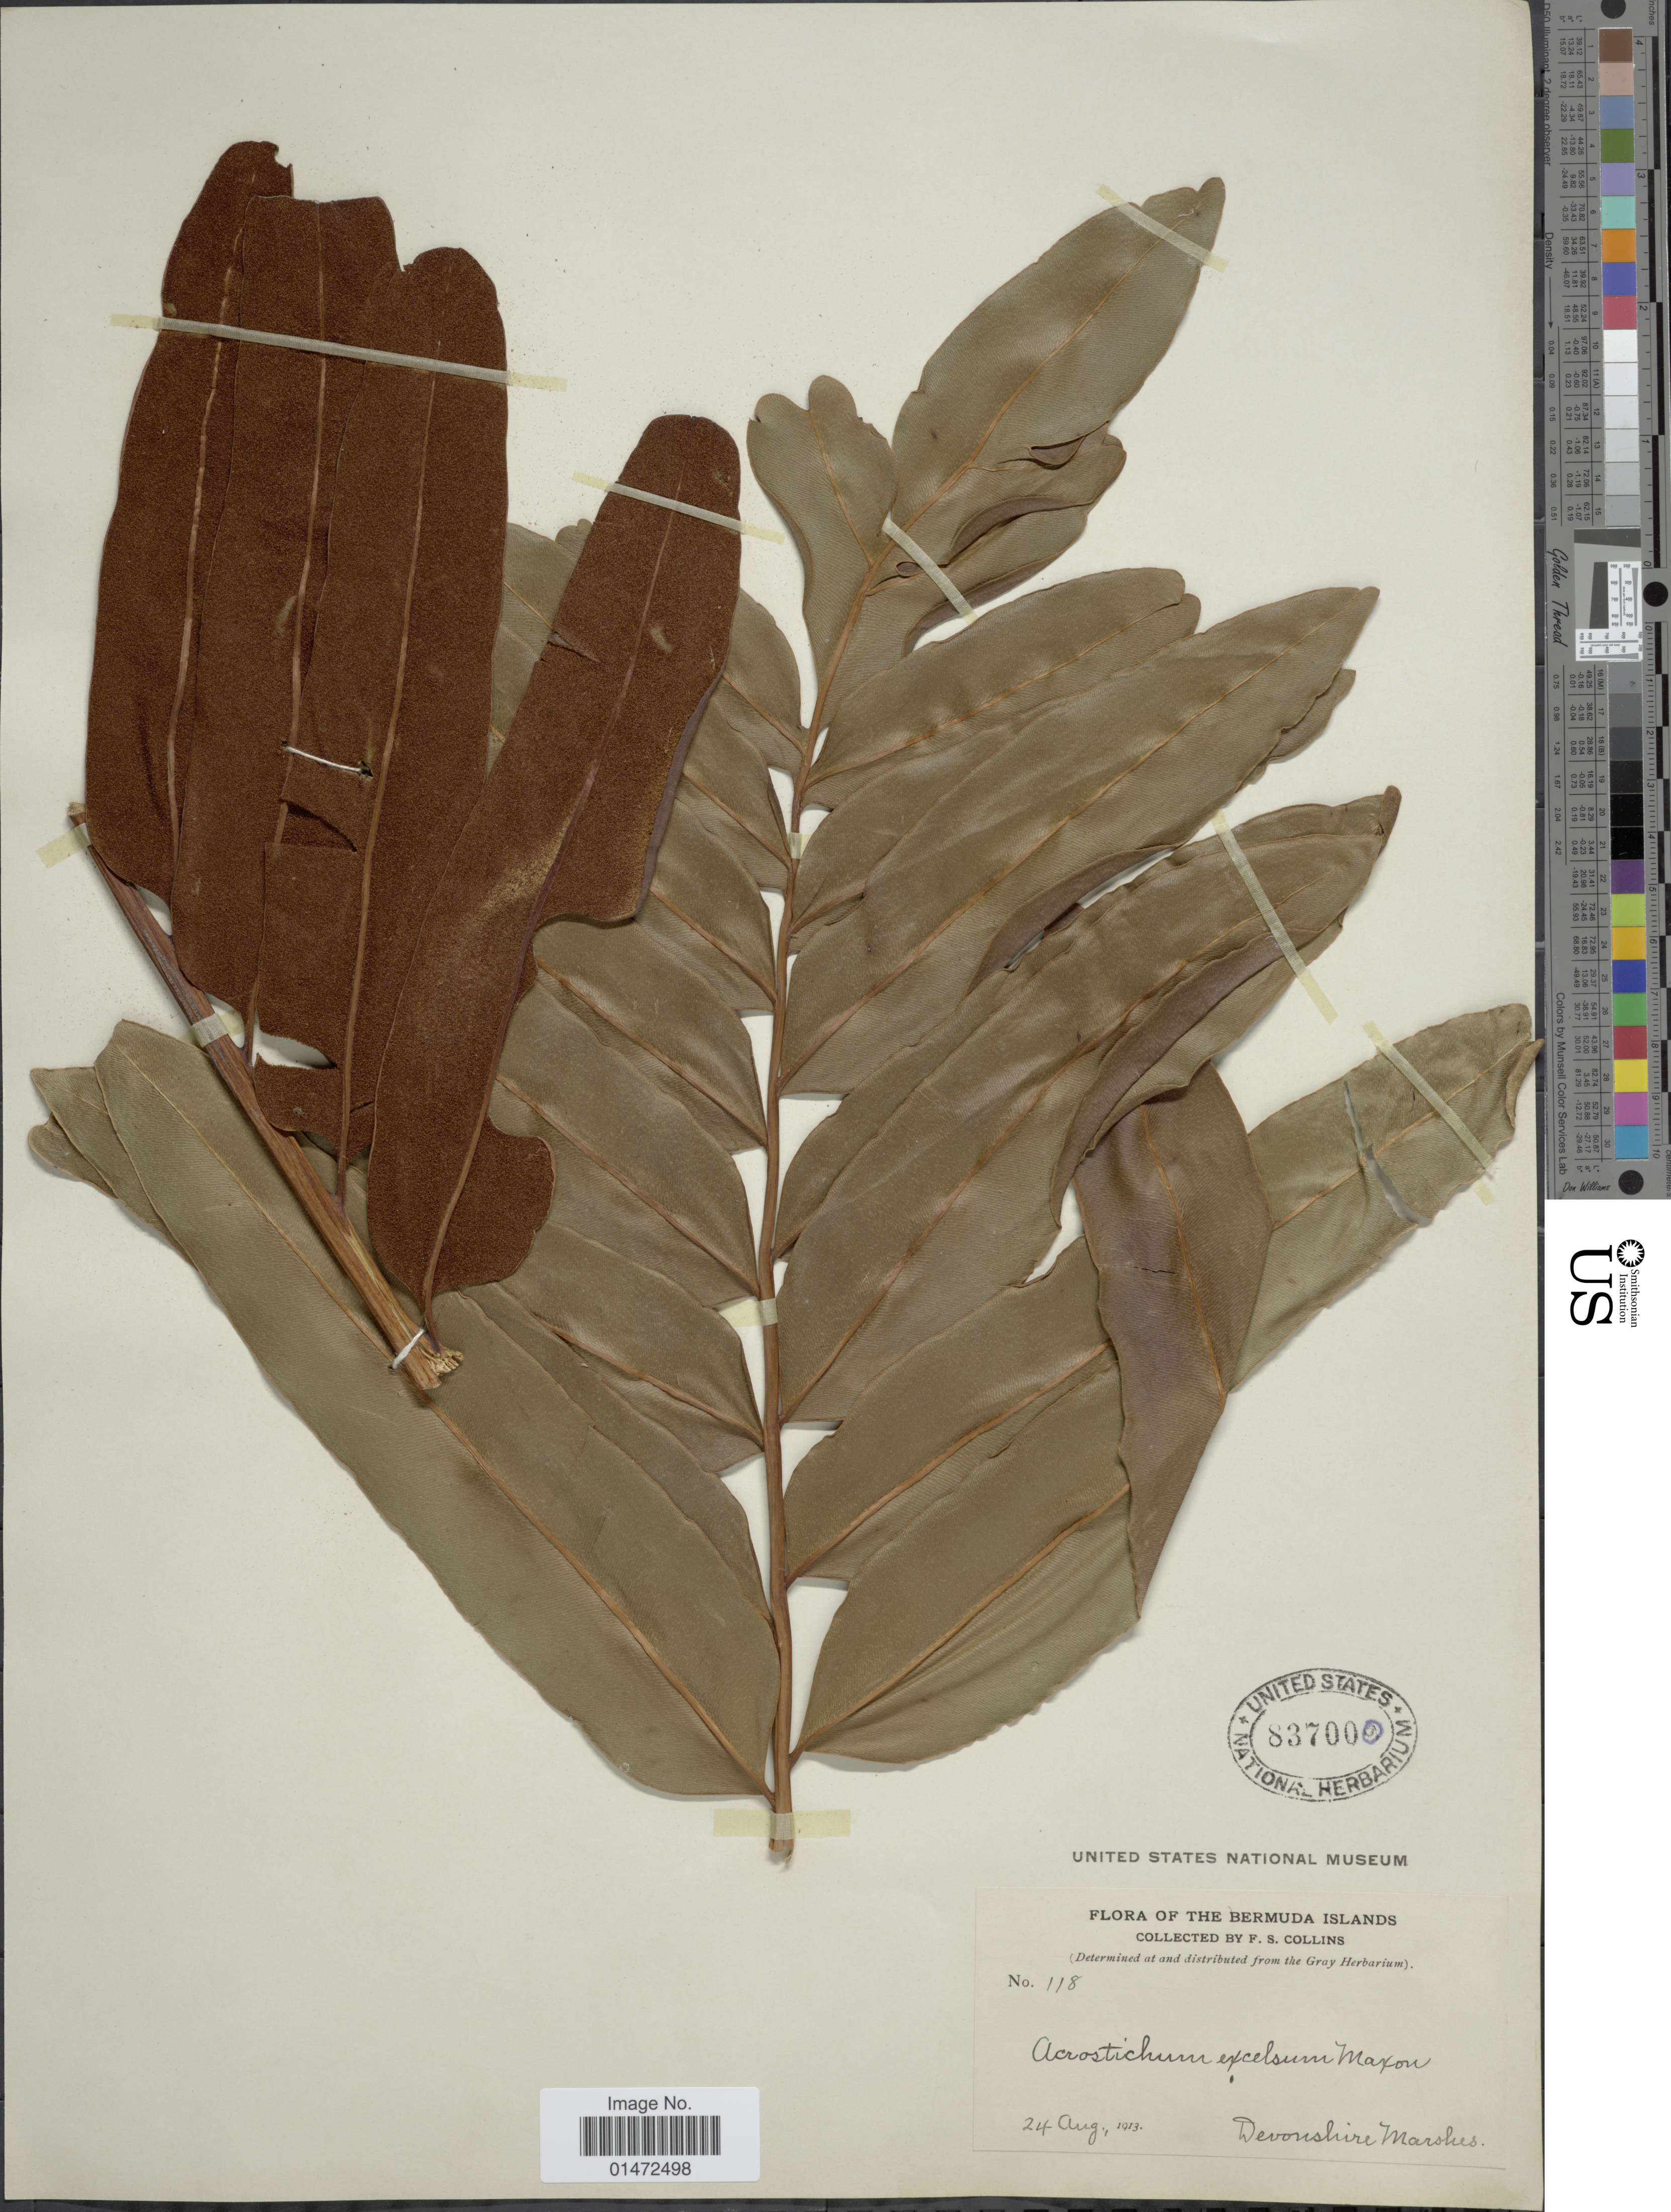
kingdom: Plantae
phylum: Tracheophyta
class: Polypodiopsida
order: Polypodiales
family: Pteridaceae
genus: Acrostichum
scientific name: Acrostichum danaeifolium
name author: Langsd. & Fisch.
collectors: F. Collins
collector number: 118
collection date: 1913-08-24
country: Bermuda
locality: Bermuda Islands. Devonshire Marshes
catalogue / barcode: US 837000